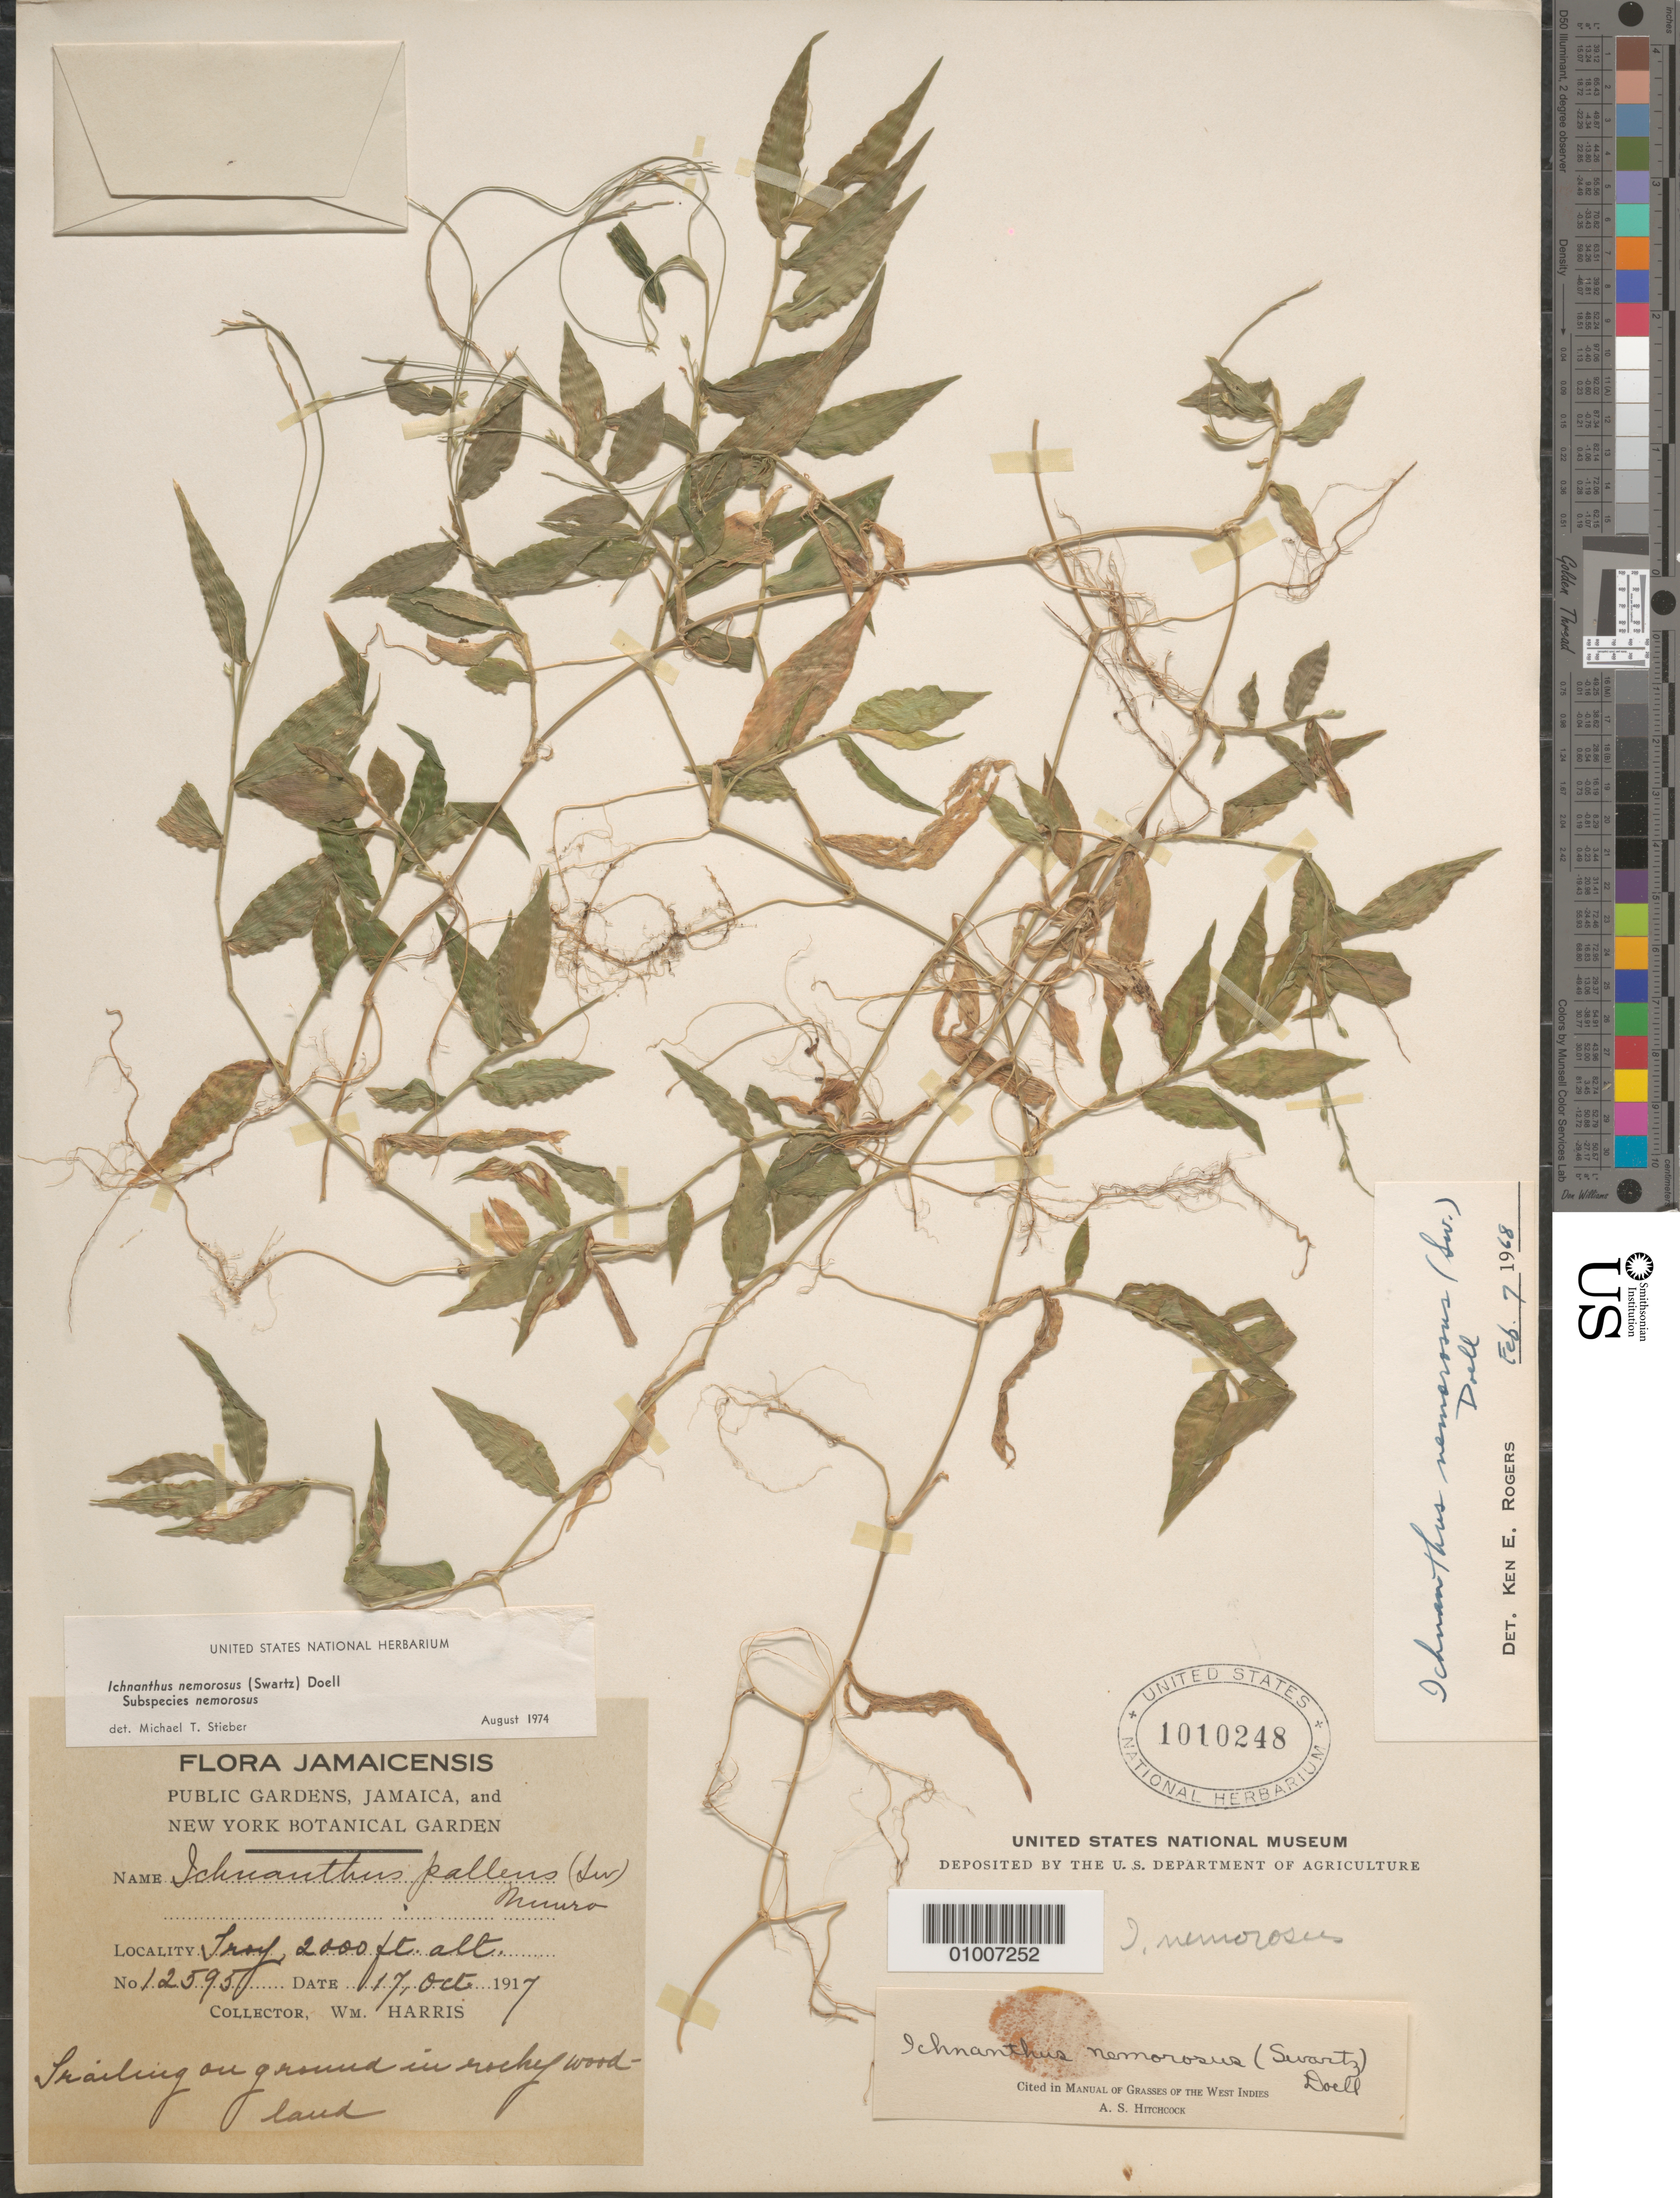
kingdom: Plantae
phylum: Tracheophyta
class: Liliopsida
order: Poales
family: Poaceae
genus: Ichnanthus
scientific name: Ichnanthus nemorosus var. nemorosus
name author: (Sw.) Döll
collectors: W. Harris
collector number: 12595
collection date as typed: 17 Oct 1917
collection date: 1917-10-17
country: Jamaica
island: Jamaica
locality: Troy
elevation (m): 610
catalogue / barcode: US 1010248